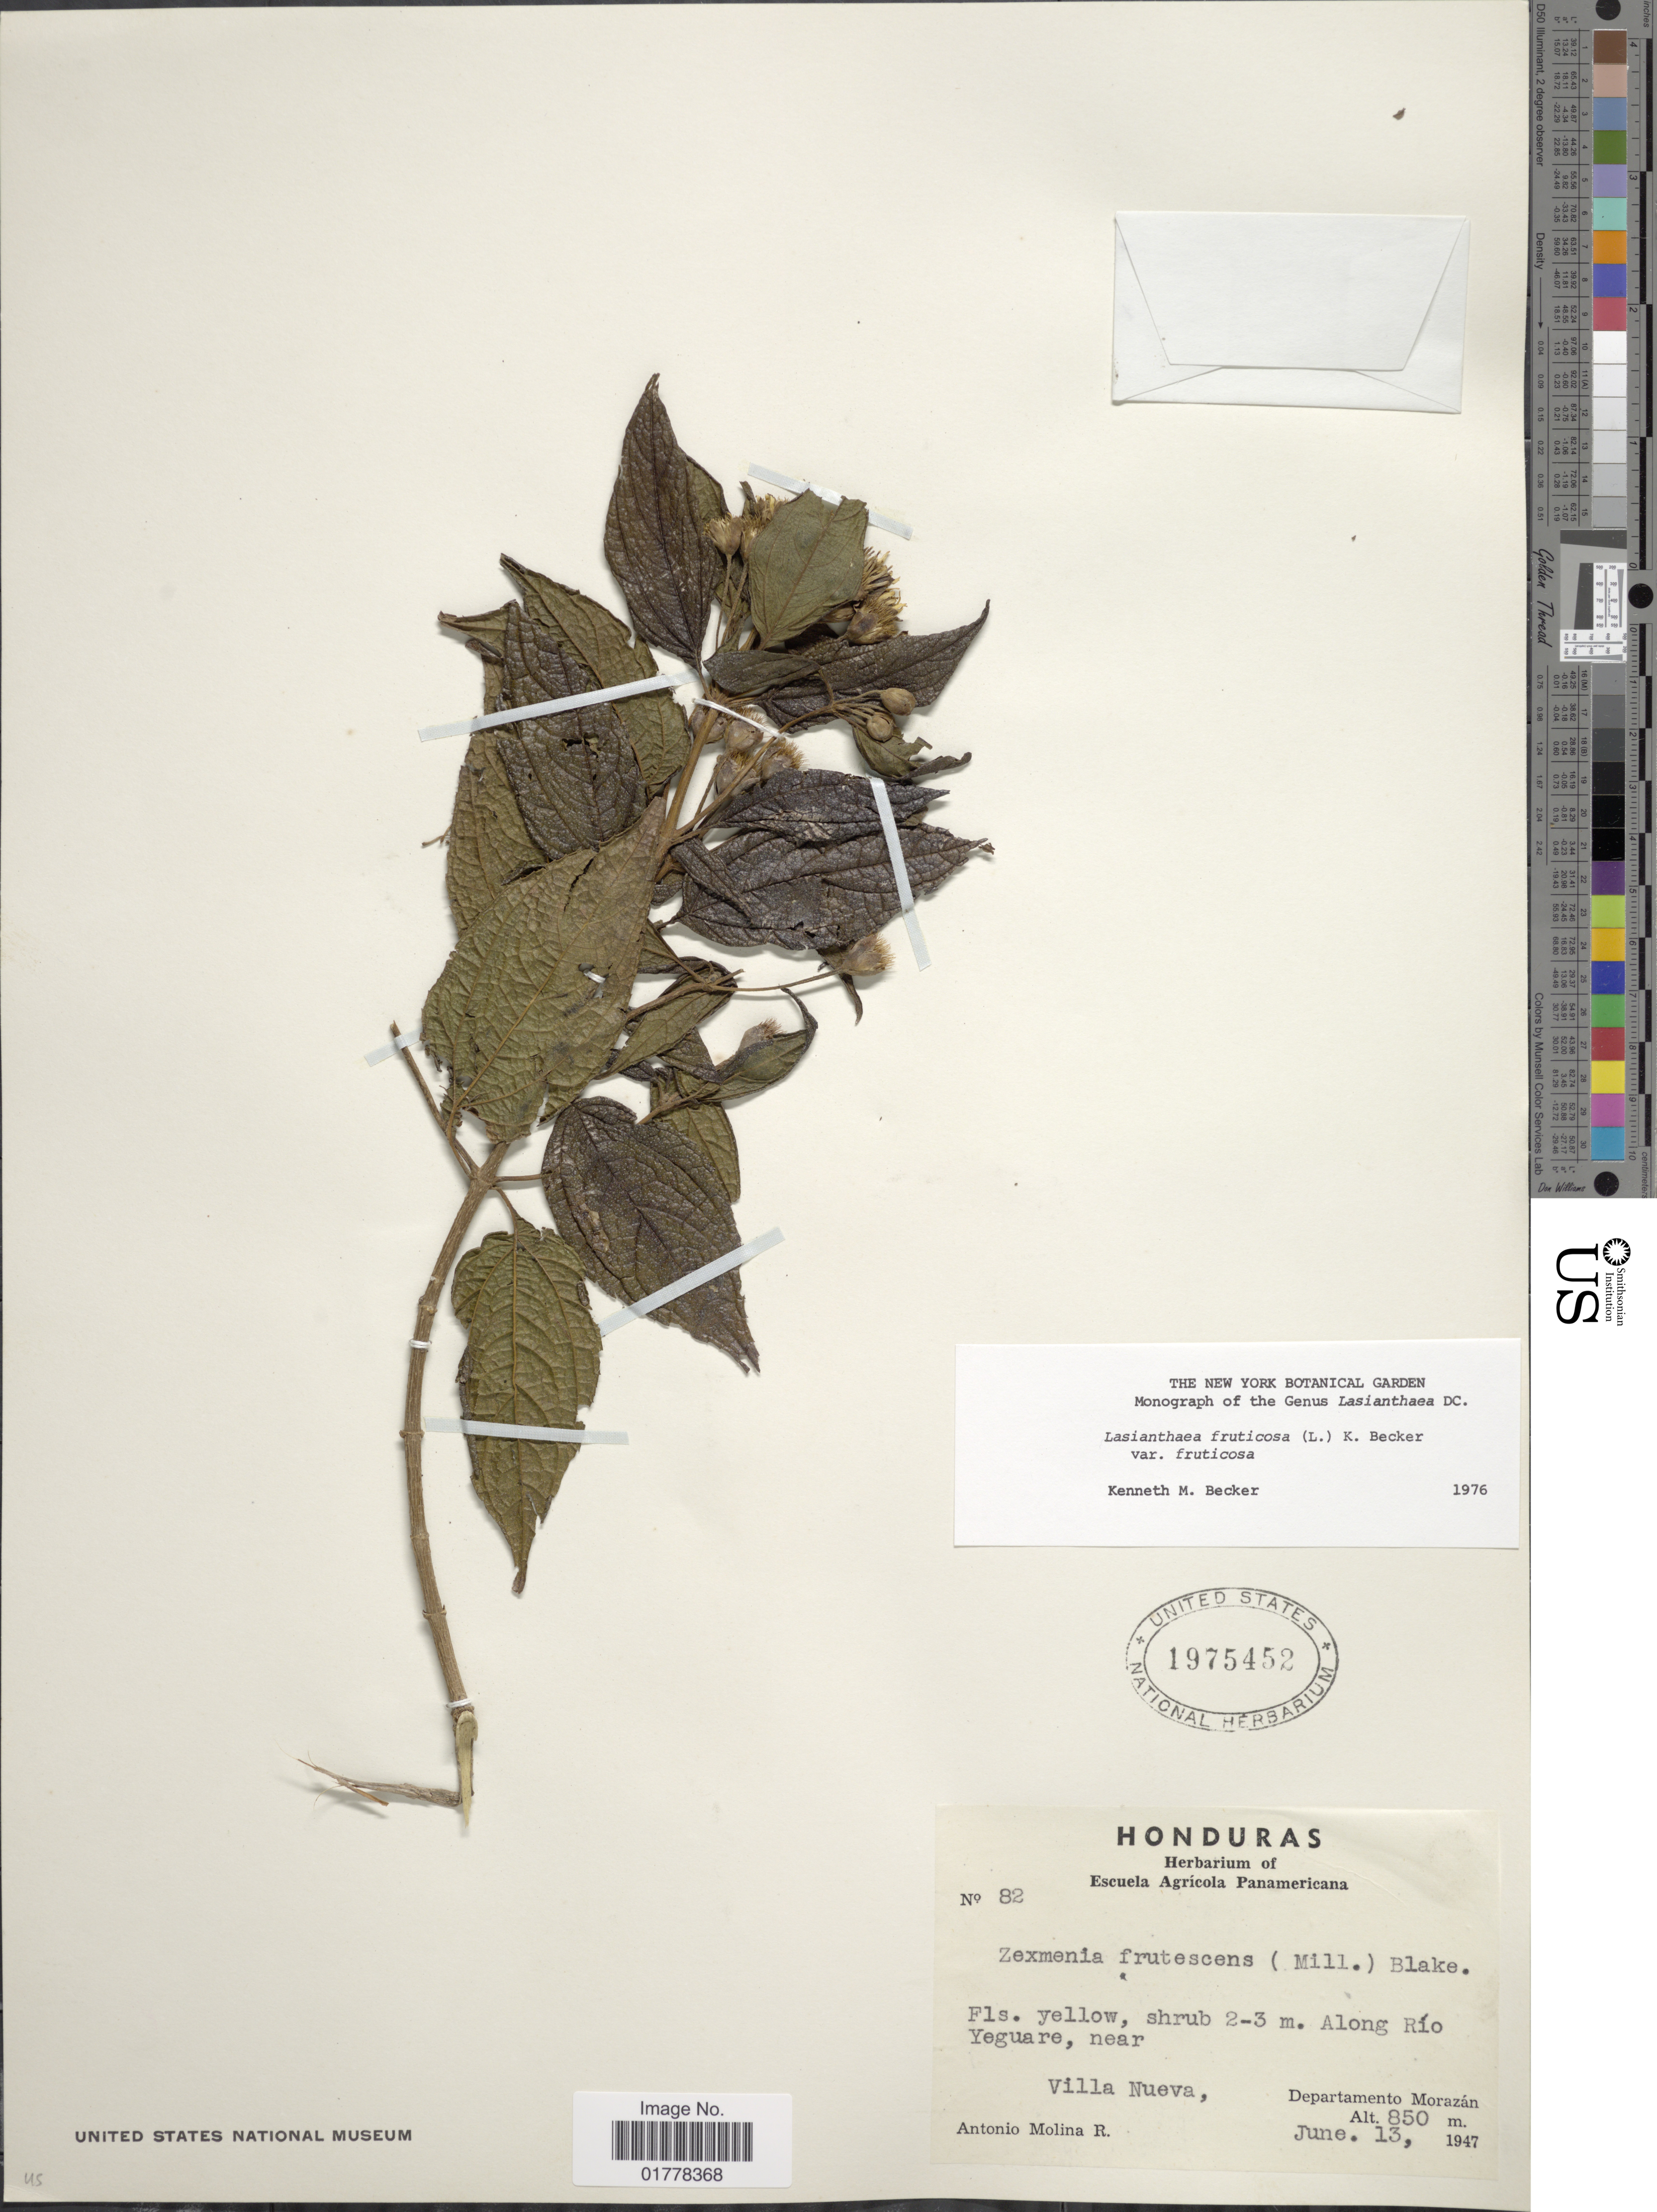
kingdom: Plantae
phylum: Tracheophyta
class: Magnoliopsida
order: Asterales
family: Asteraceae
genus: Lasianthaea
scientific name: Lasianthaea fruticosa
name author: (L.) K.M. Becker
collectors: A. Molina R.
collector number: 82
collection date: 1947-06-13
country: Honduras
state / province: Fco. Morazán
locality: Along Río Yeguare, near Villa Nueva, Departamento Morazán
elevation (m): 850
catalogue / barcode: US 1975452